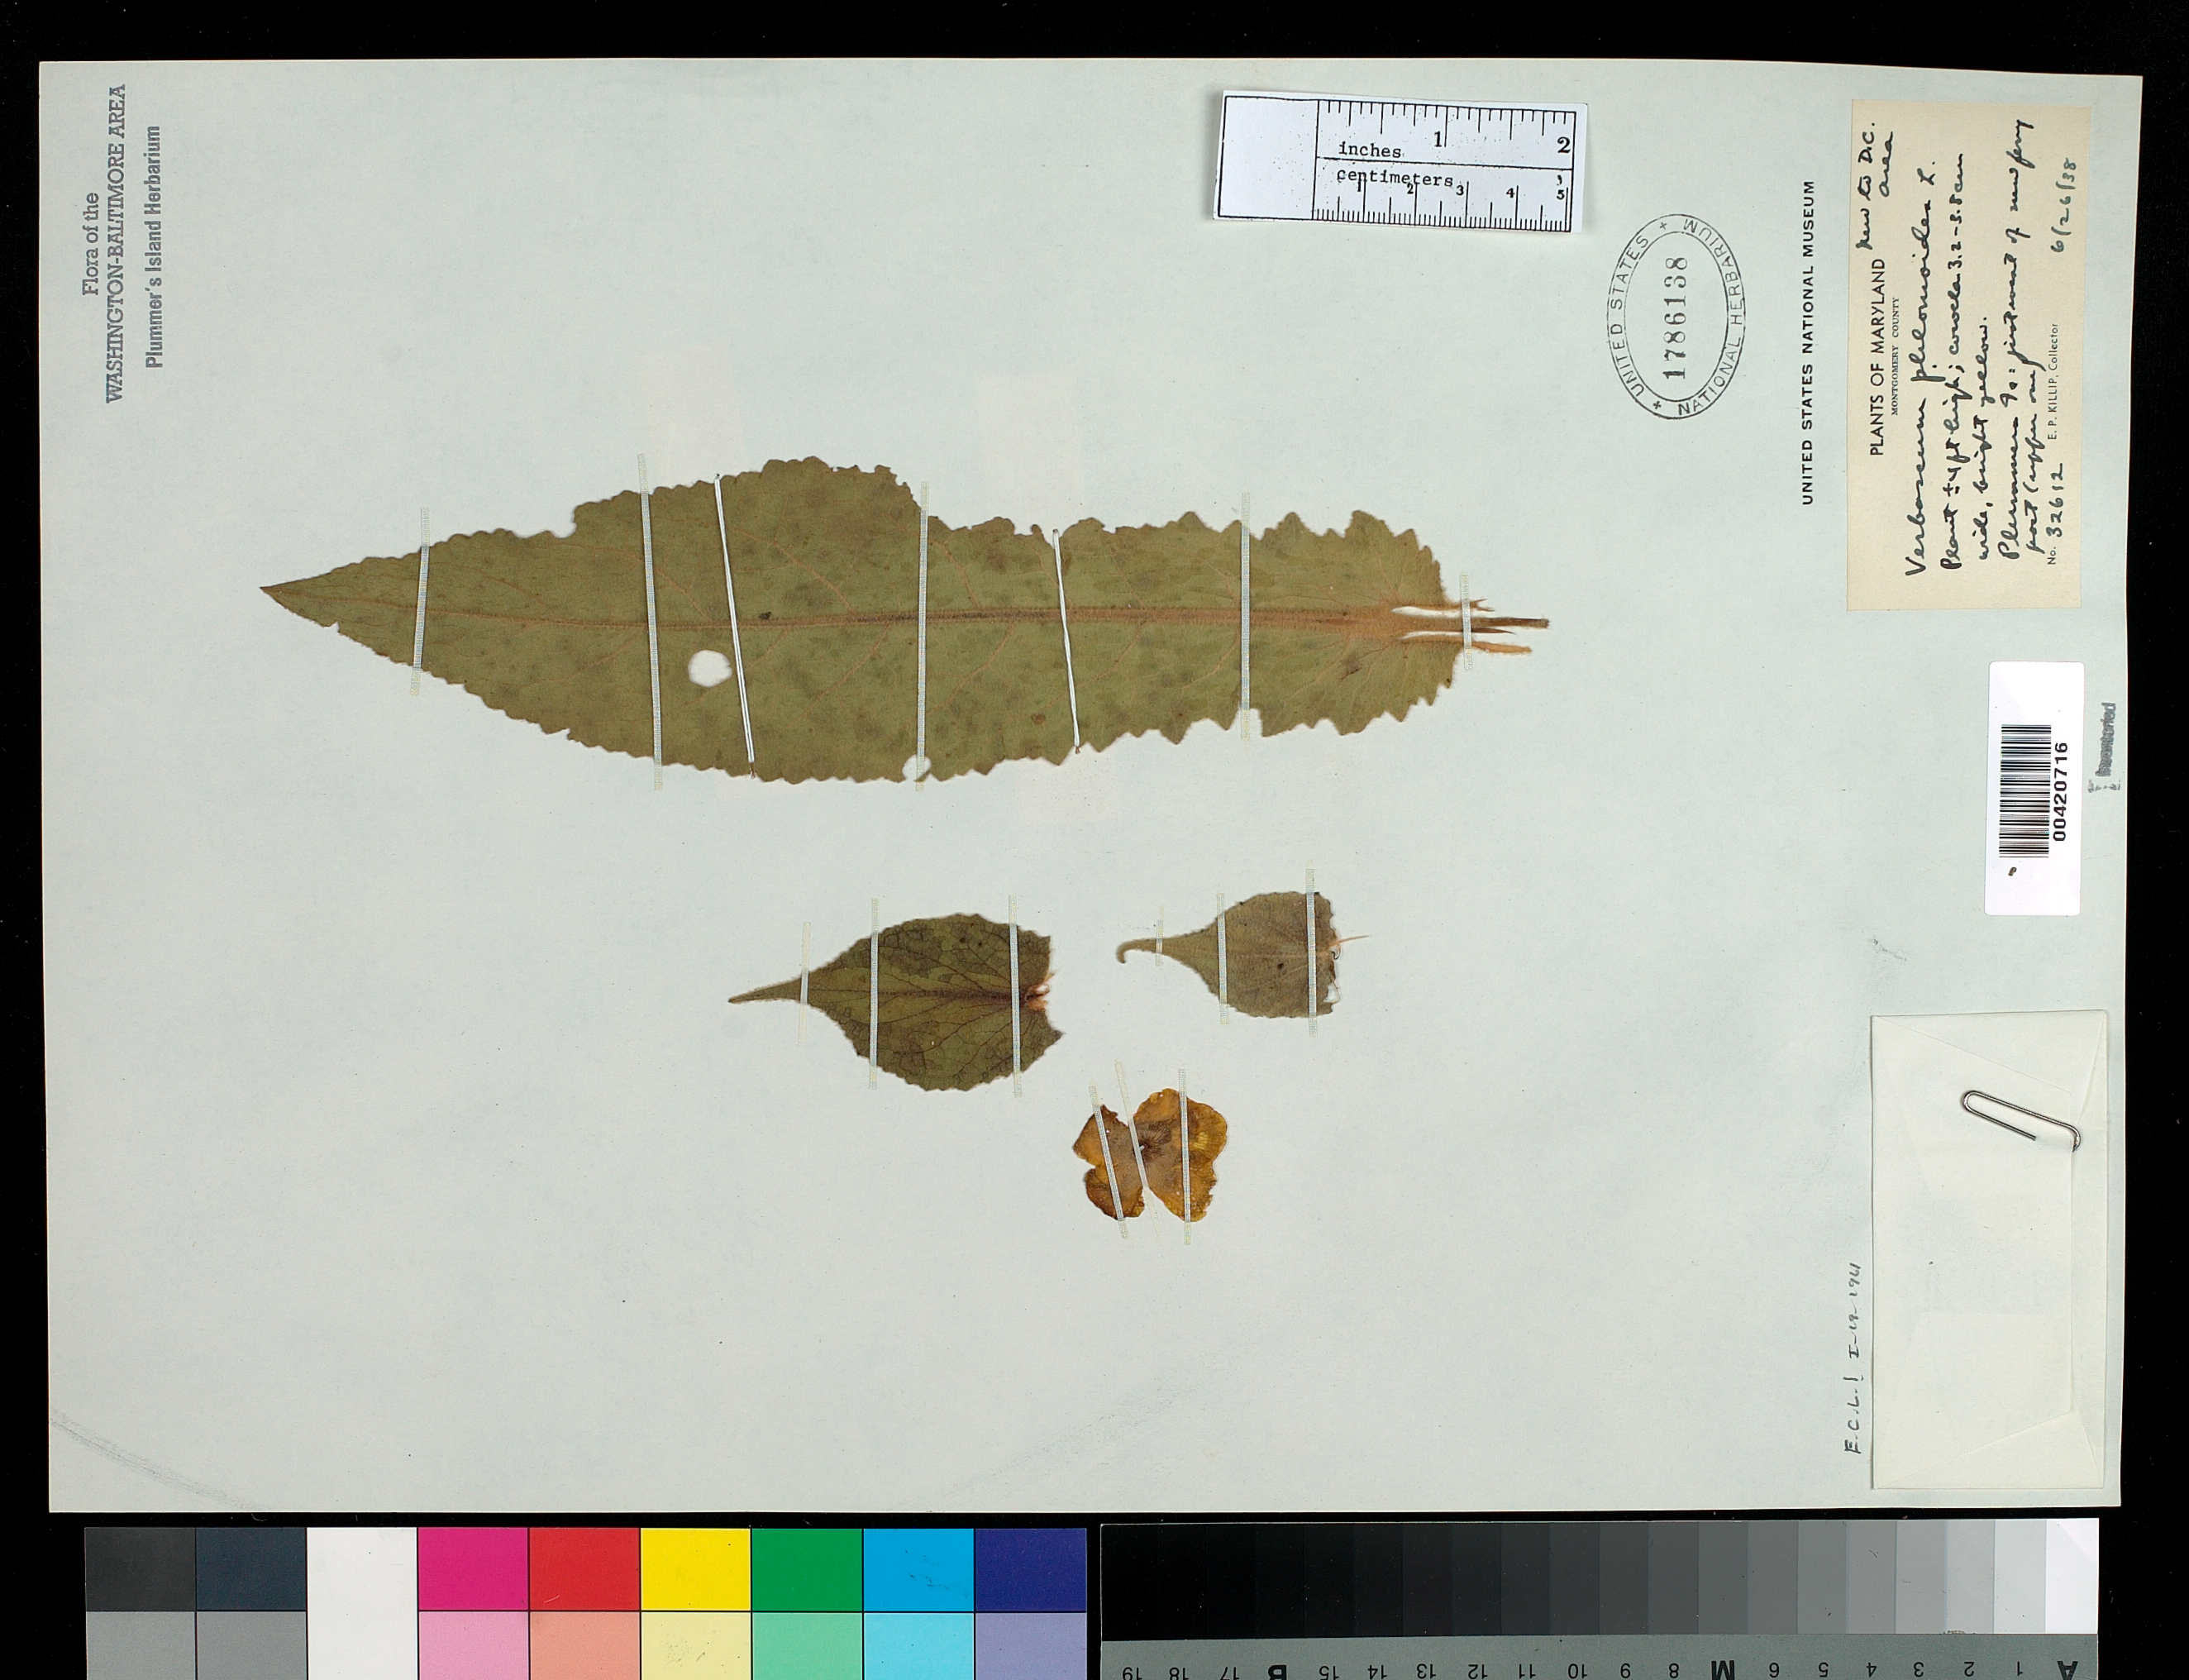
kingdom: Plantae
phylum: Tracheophyta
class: Magnoliopsida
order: Lamiales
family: Scrophulariaceae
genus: Verbascum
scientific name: Verbascum phlomoides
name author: L.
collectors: E. P. Killip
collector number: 32612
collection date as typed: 26 Jun 1938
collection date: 1938-06-26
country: United States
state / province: Maryland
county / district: Montgomery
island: Plummers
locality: Plummer's Island, west of New Ferry Post (upper) C. & O. Canal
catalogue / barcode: US 1786138